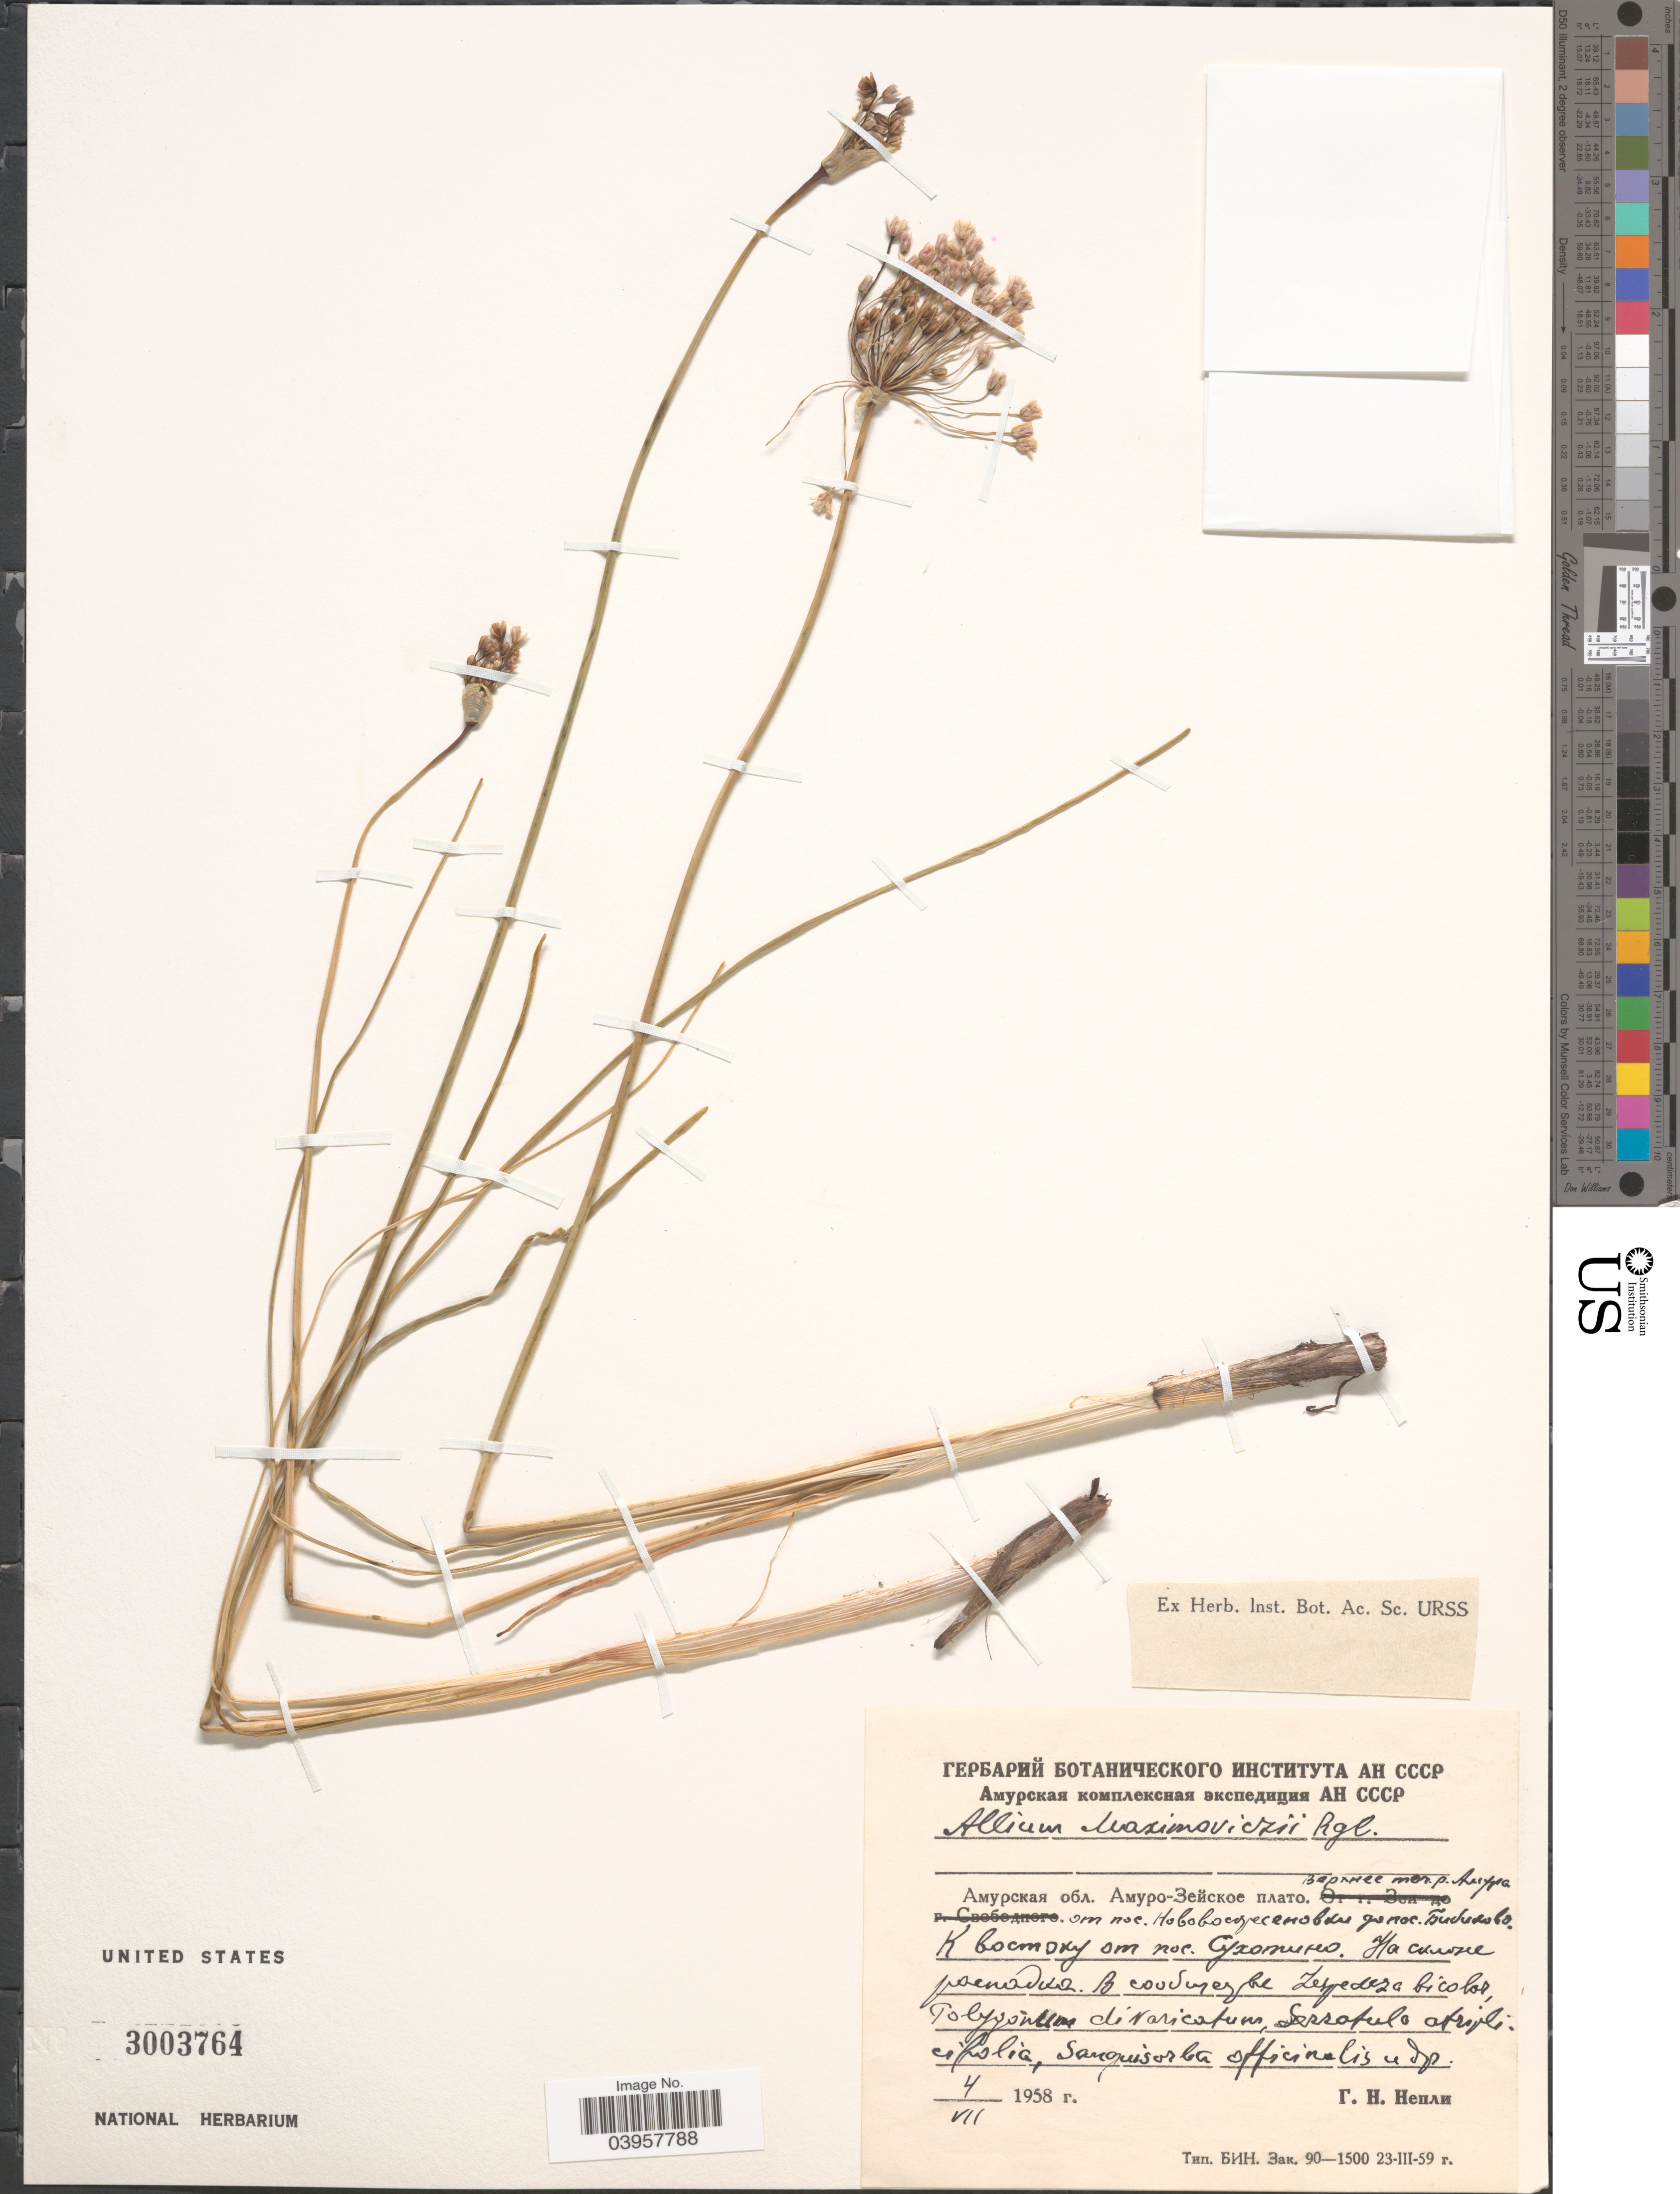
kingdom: Plantae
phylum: Tracheophyta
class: Liliopsida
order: Asparagales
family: Amaryllidaceae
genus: Allium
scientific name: Allium maximowiczii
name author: Regel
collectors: G. Nepli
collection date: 1958-07-04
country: Russian Federation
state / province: Amur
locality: River Amur between villages Novovoskresenovka and Bibikovo, east of village Sukhotino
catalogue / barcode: US 3003764